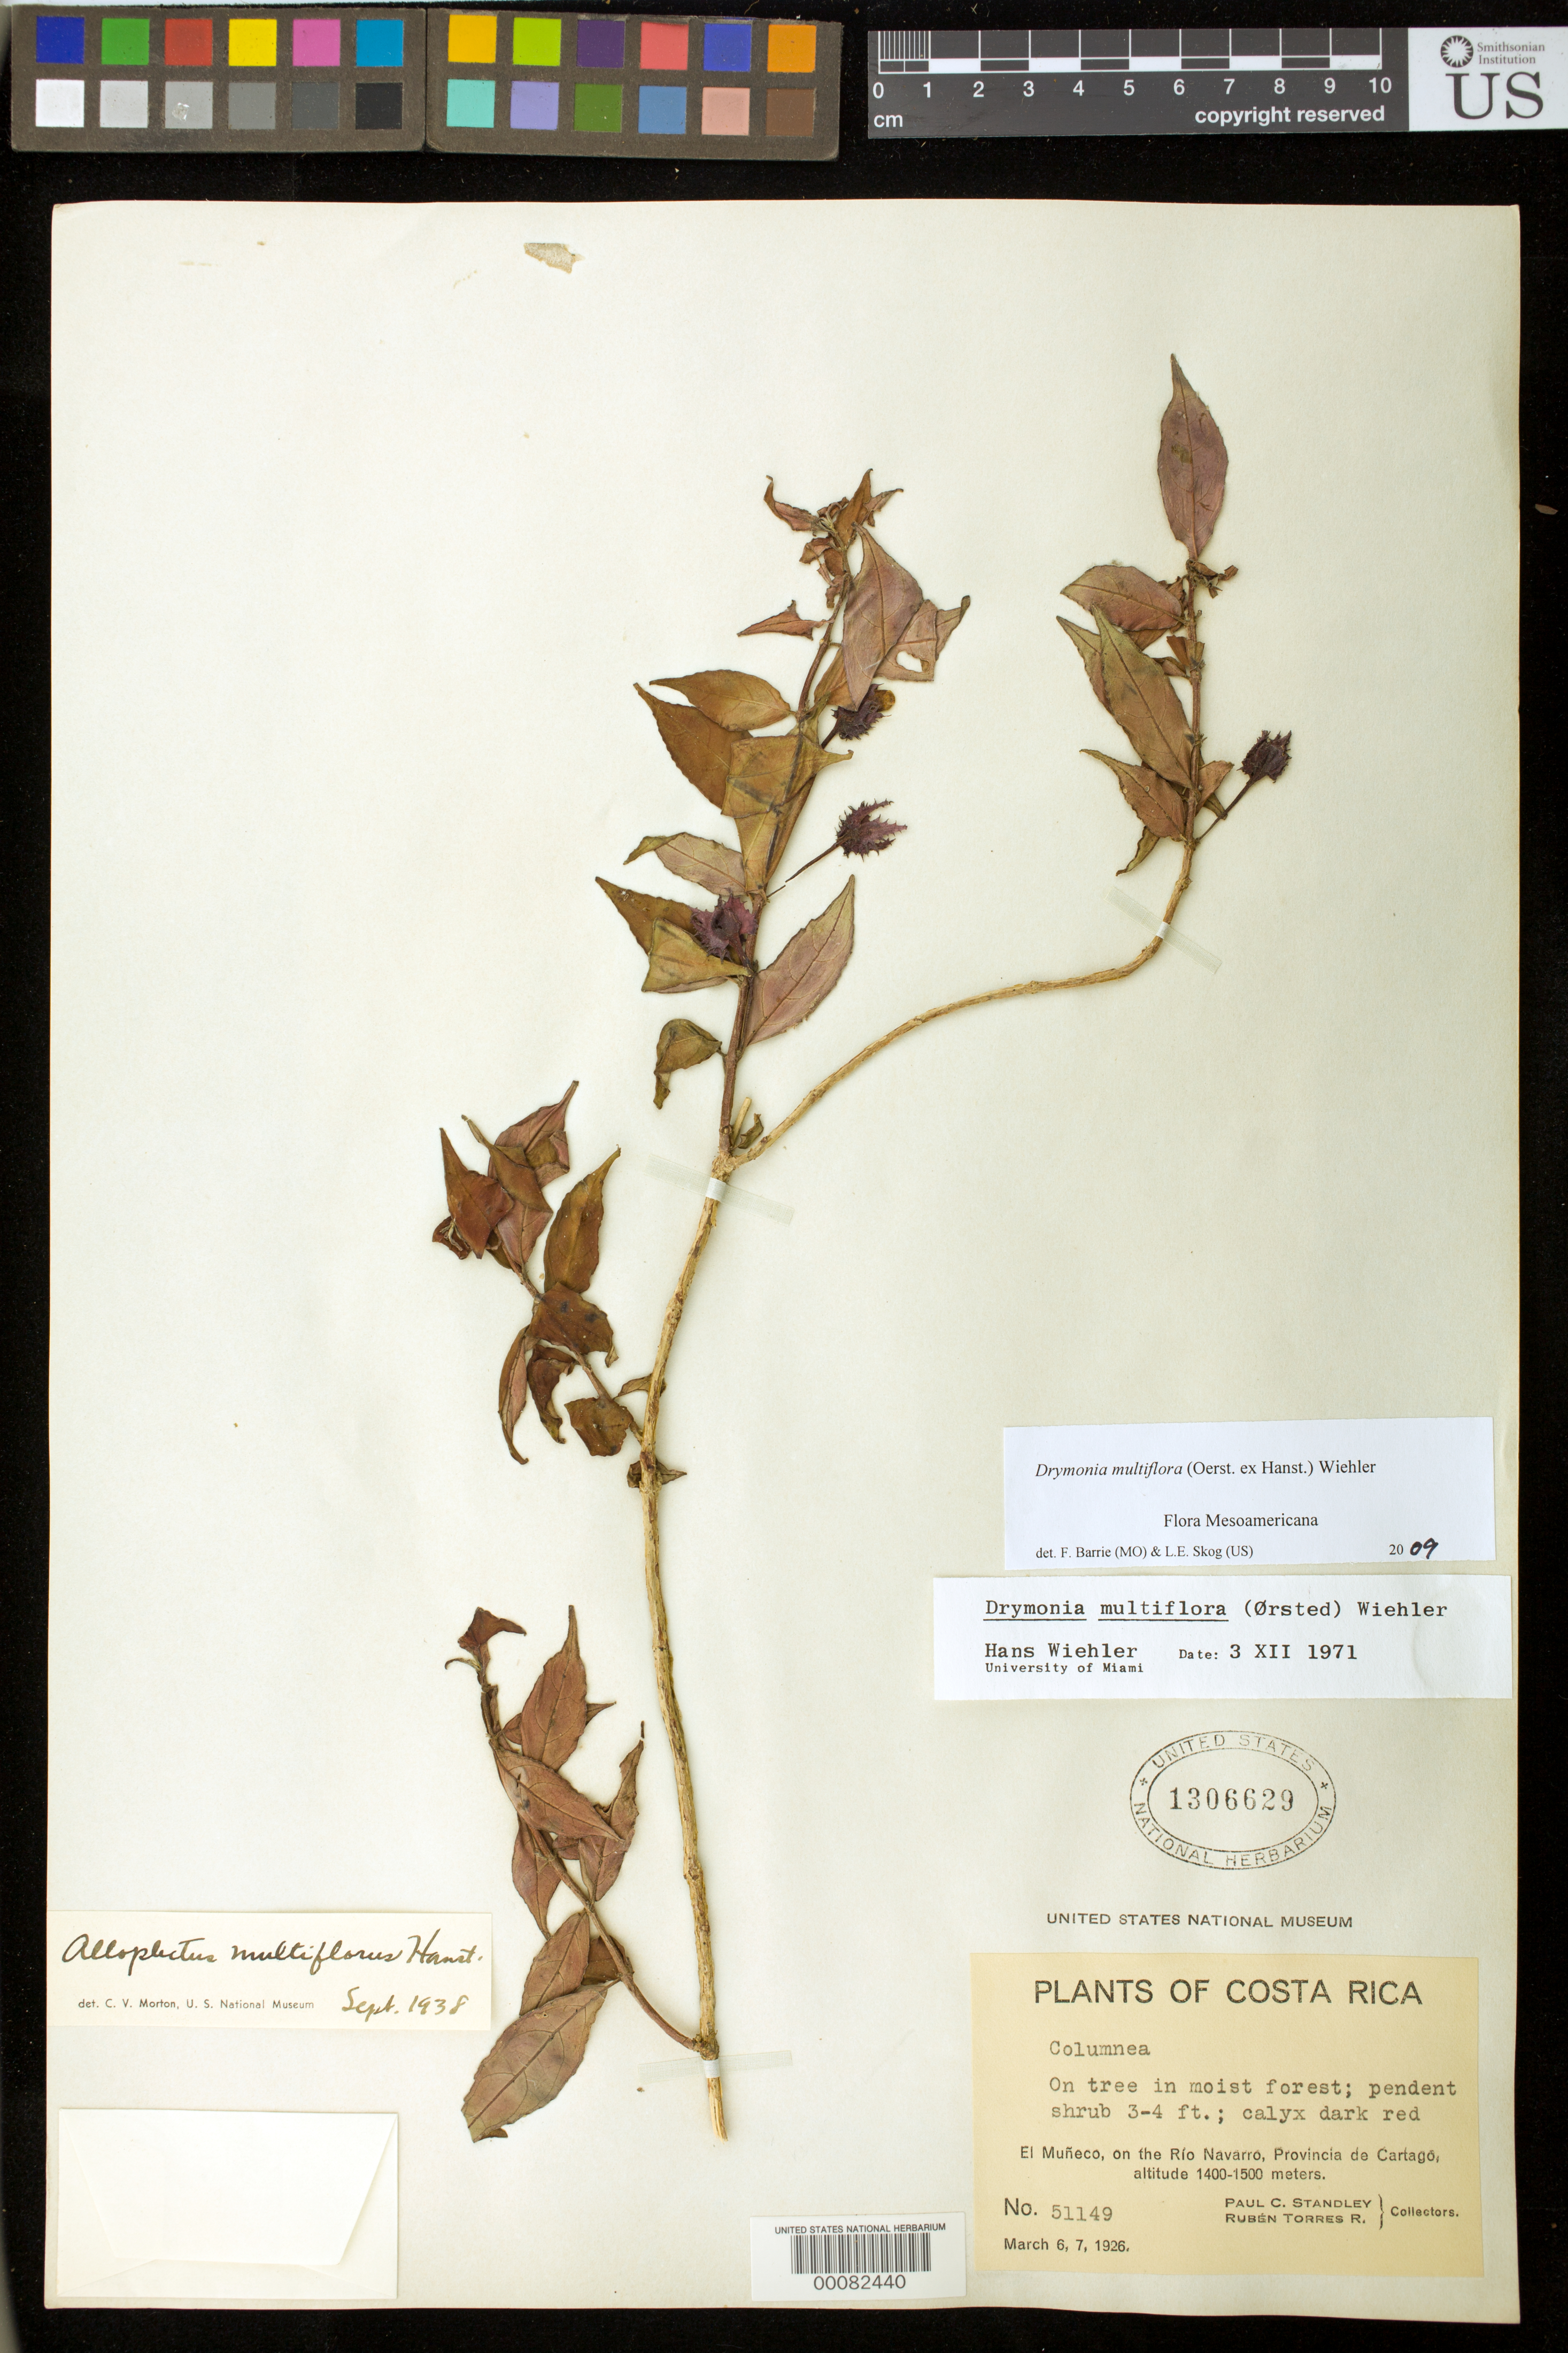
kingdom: Plantae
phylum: Tracheophyta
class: Magnoliopsida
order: Lamiales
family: Gesneriaceae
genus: Drymonia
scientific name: Drymonia multiflora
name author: (Oerst. ex Hanst.) Wiehler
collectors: P. C. Standley & R. Torres R.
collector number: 51149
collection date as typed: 6-7 Mar 1926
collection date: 1926-03-06/1926-03-07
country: Costa Rica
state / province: Cartago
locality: El Muneco, on the Rio Navarro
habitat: in moist forest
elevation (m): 1400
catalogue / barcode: US 1306629